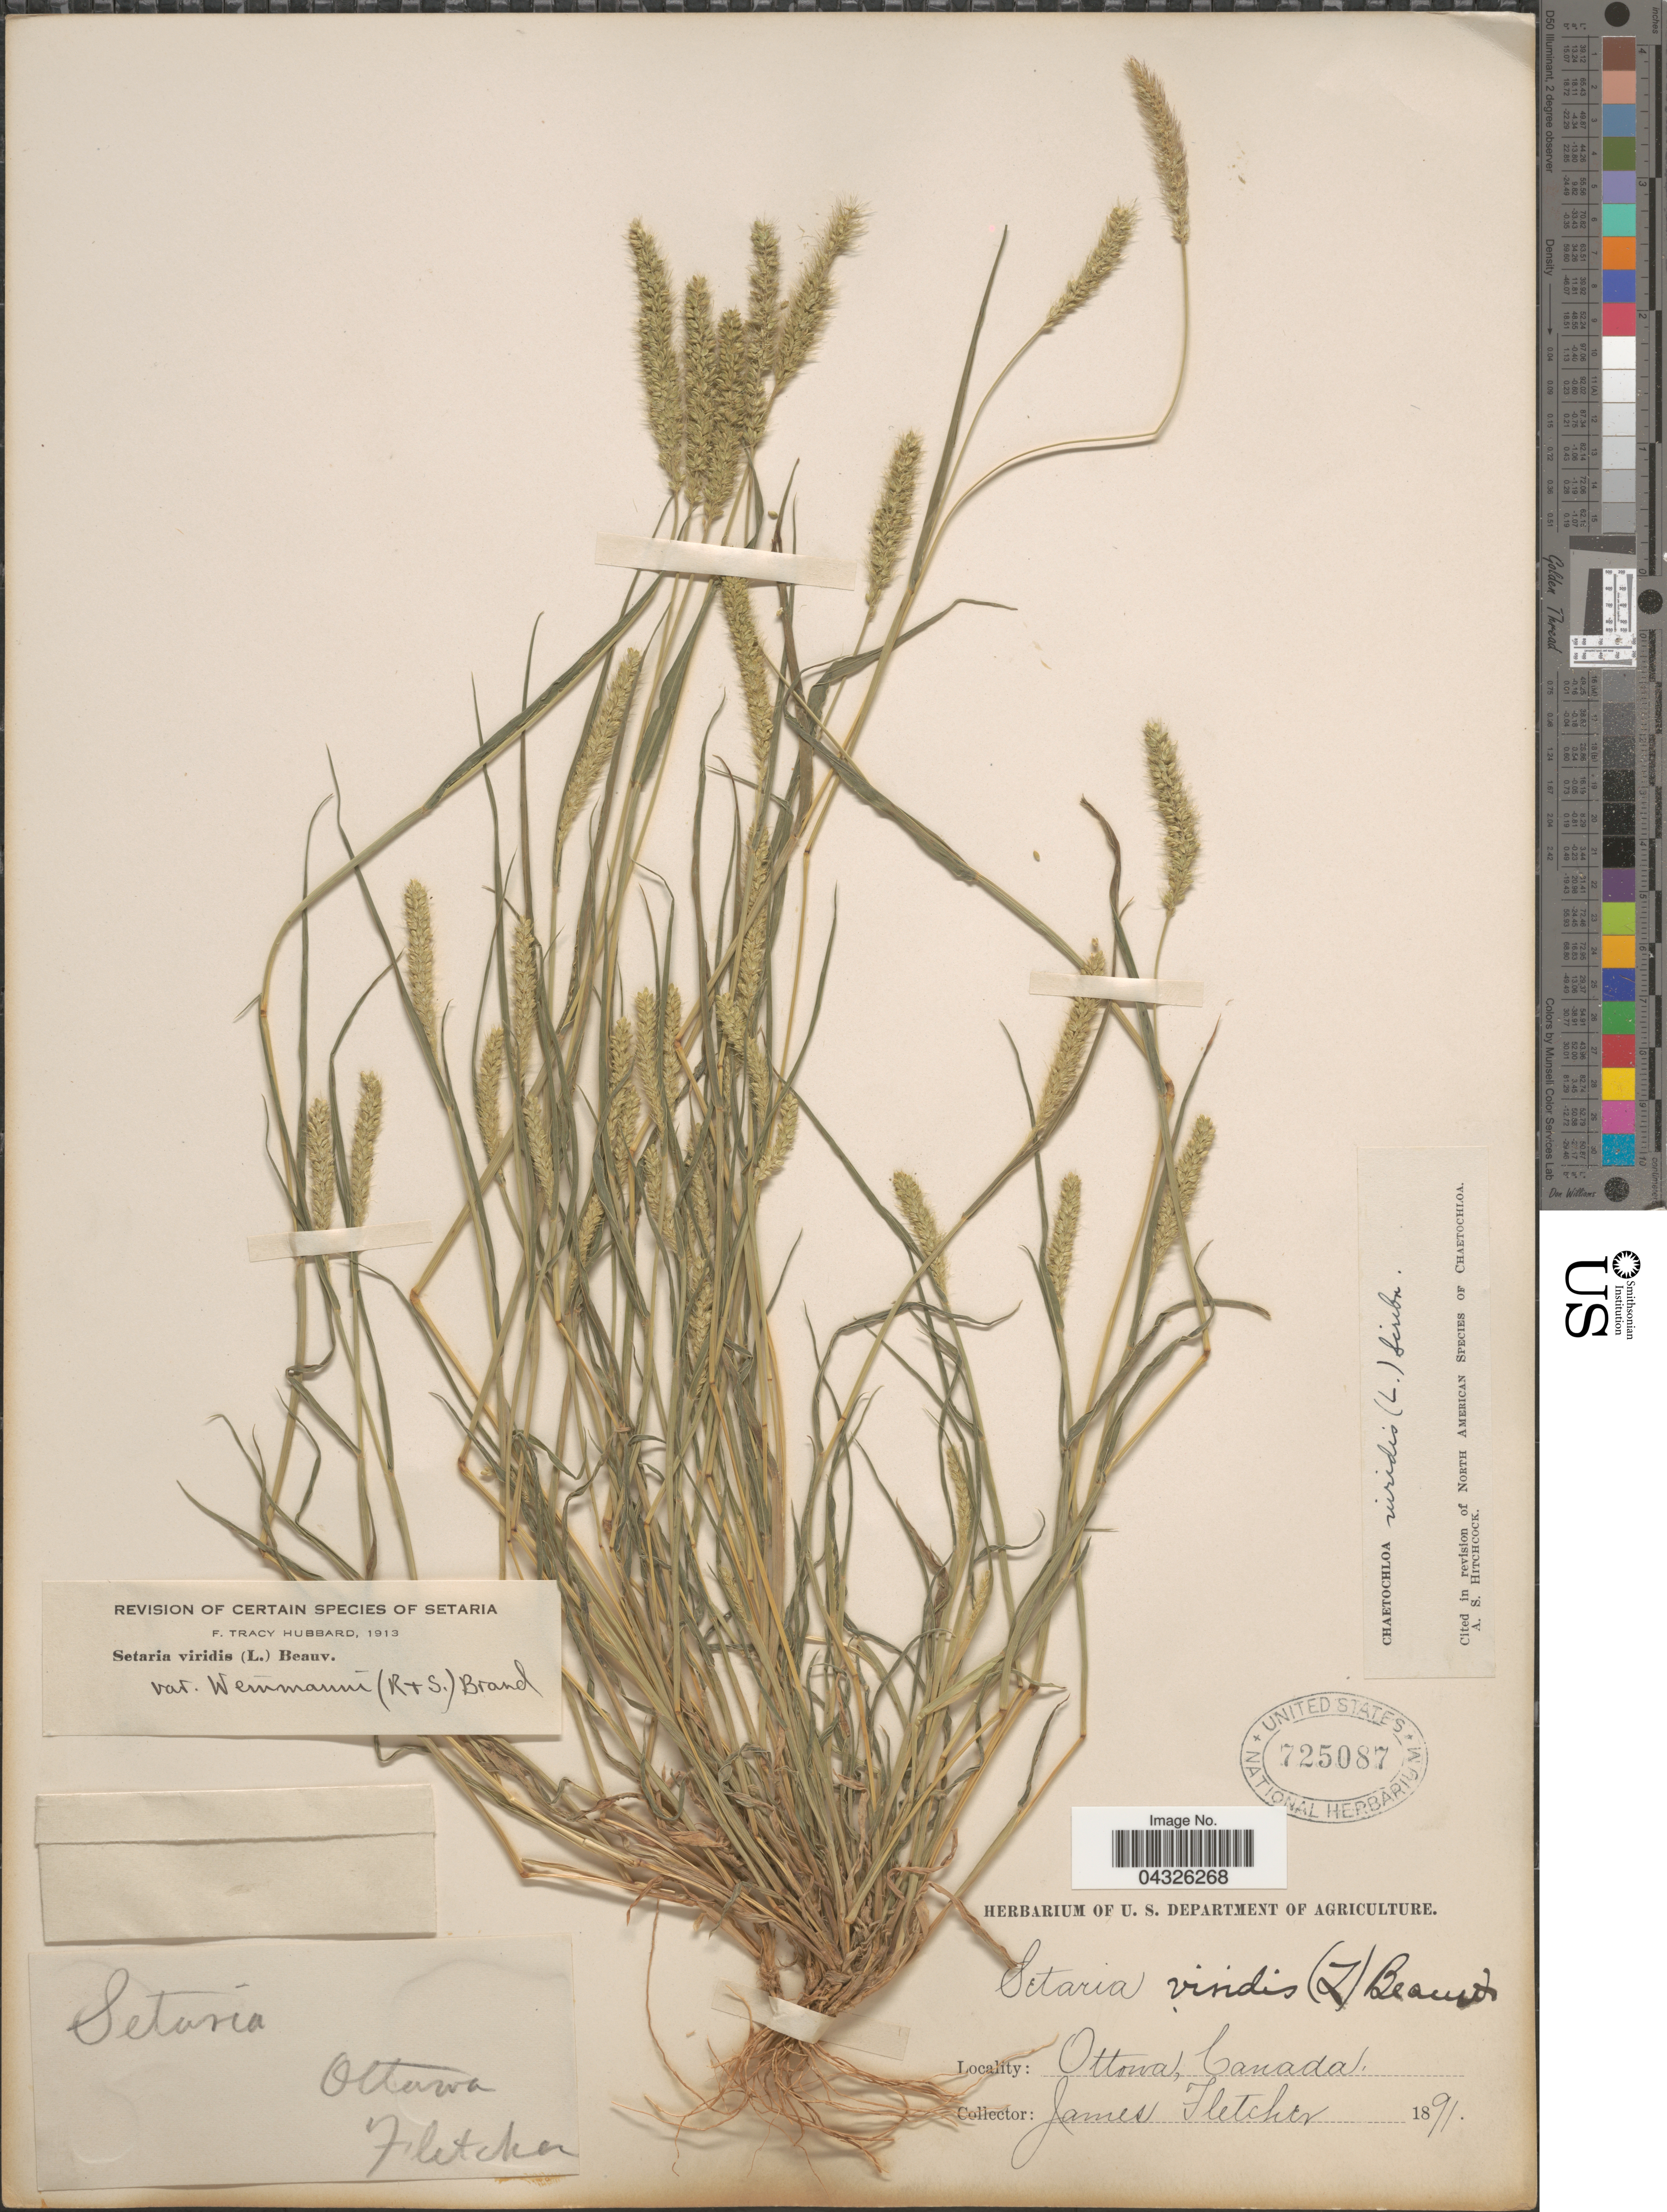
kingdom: Plantae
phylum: Tracheophyta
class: Liliopsida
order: Poales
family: Poaceae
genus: Setaria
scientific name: Setaria viridis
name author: (L.) P. Beauv.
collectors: J. Fletcher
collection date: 1891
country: Canada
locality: Ottawa.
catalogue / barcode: US 725087